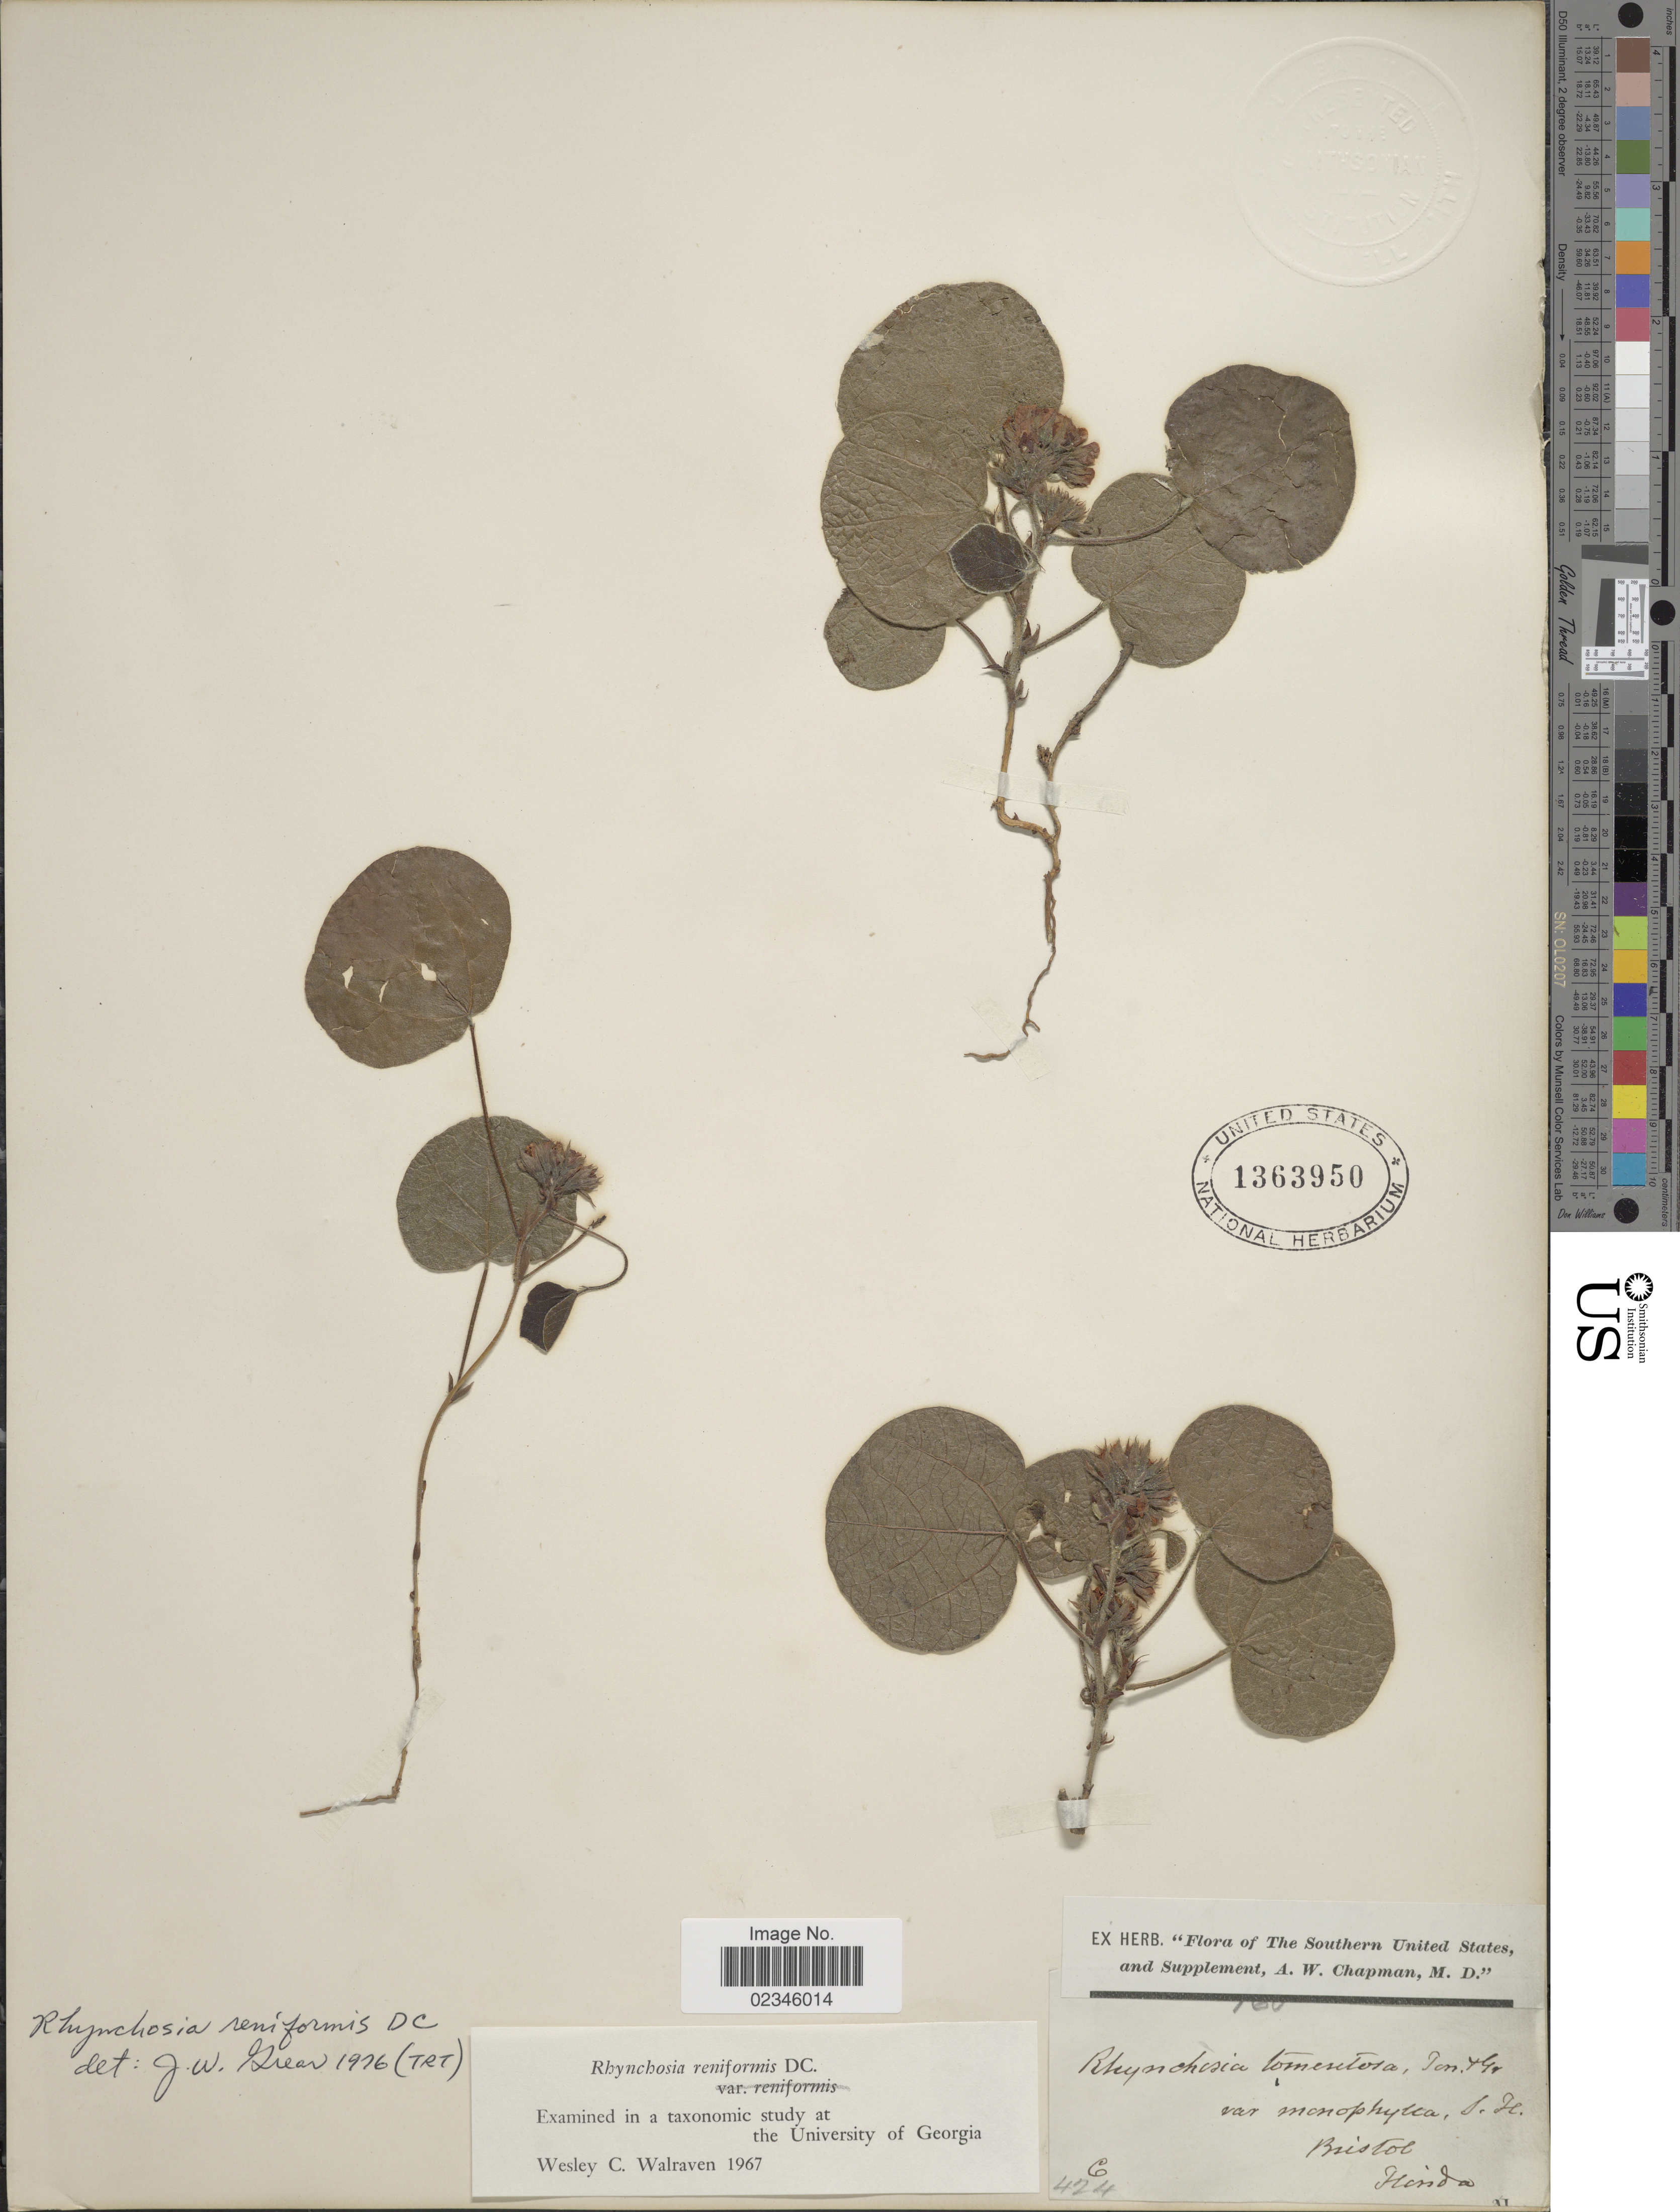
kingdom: Plantae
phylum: Tracheophyta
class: Magnoliopsida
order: Fabales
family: Fabaceae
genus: Rhynchosia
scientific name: Rhynchosia reniformis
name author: DC.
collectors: ex herb. A.W. Chapman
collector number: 424C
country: United States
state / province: Florida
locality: Southern United States, Bristol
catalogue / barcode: US 1363950